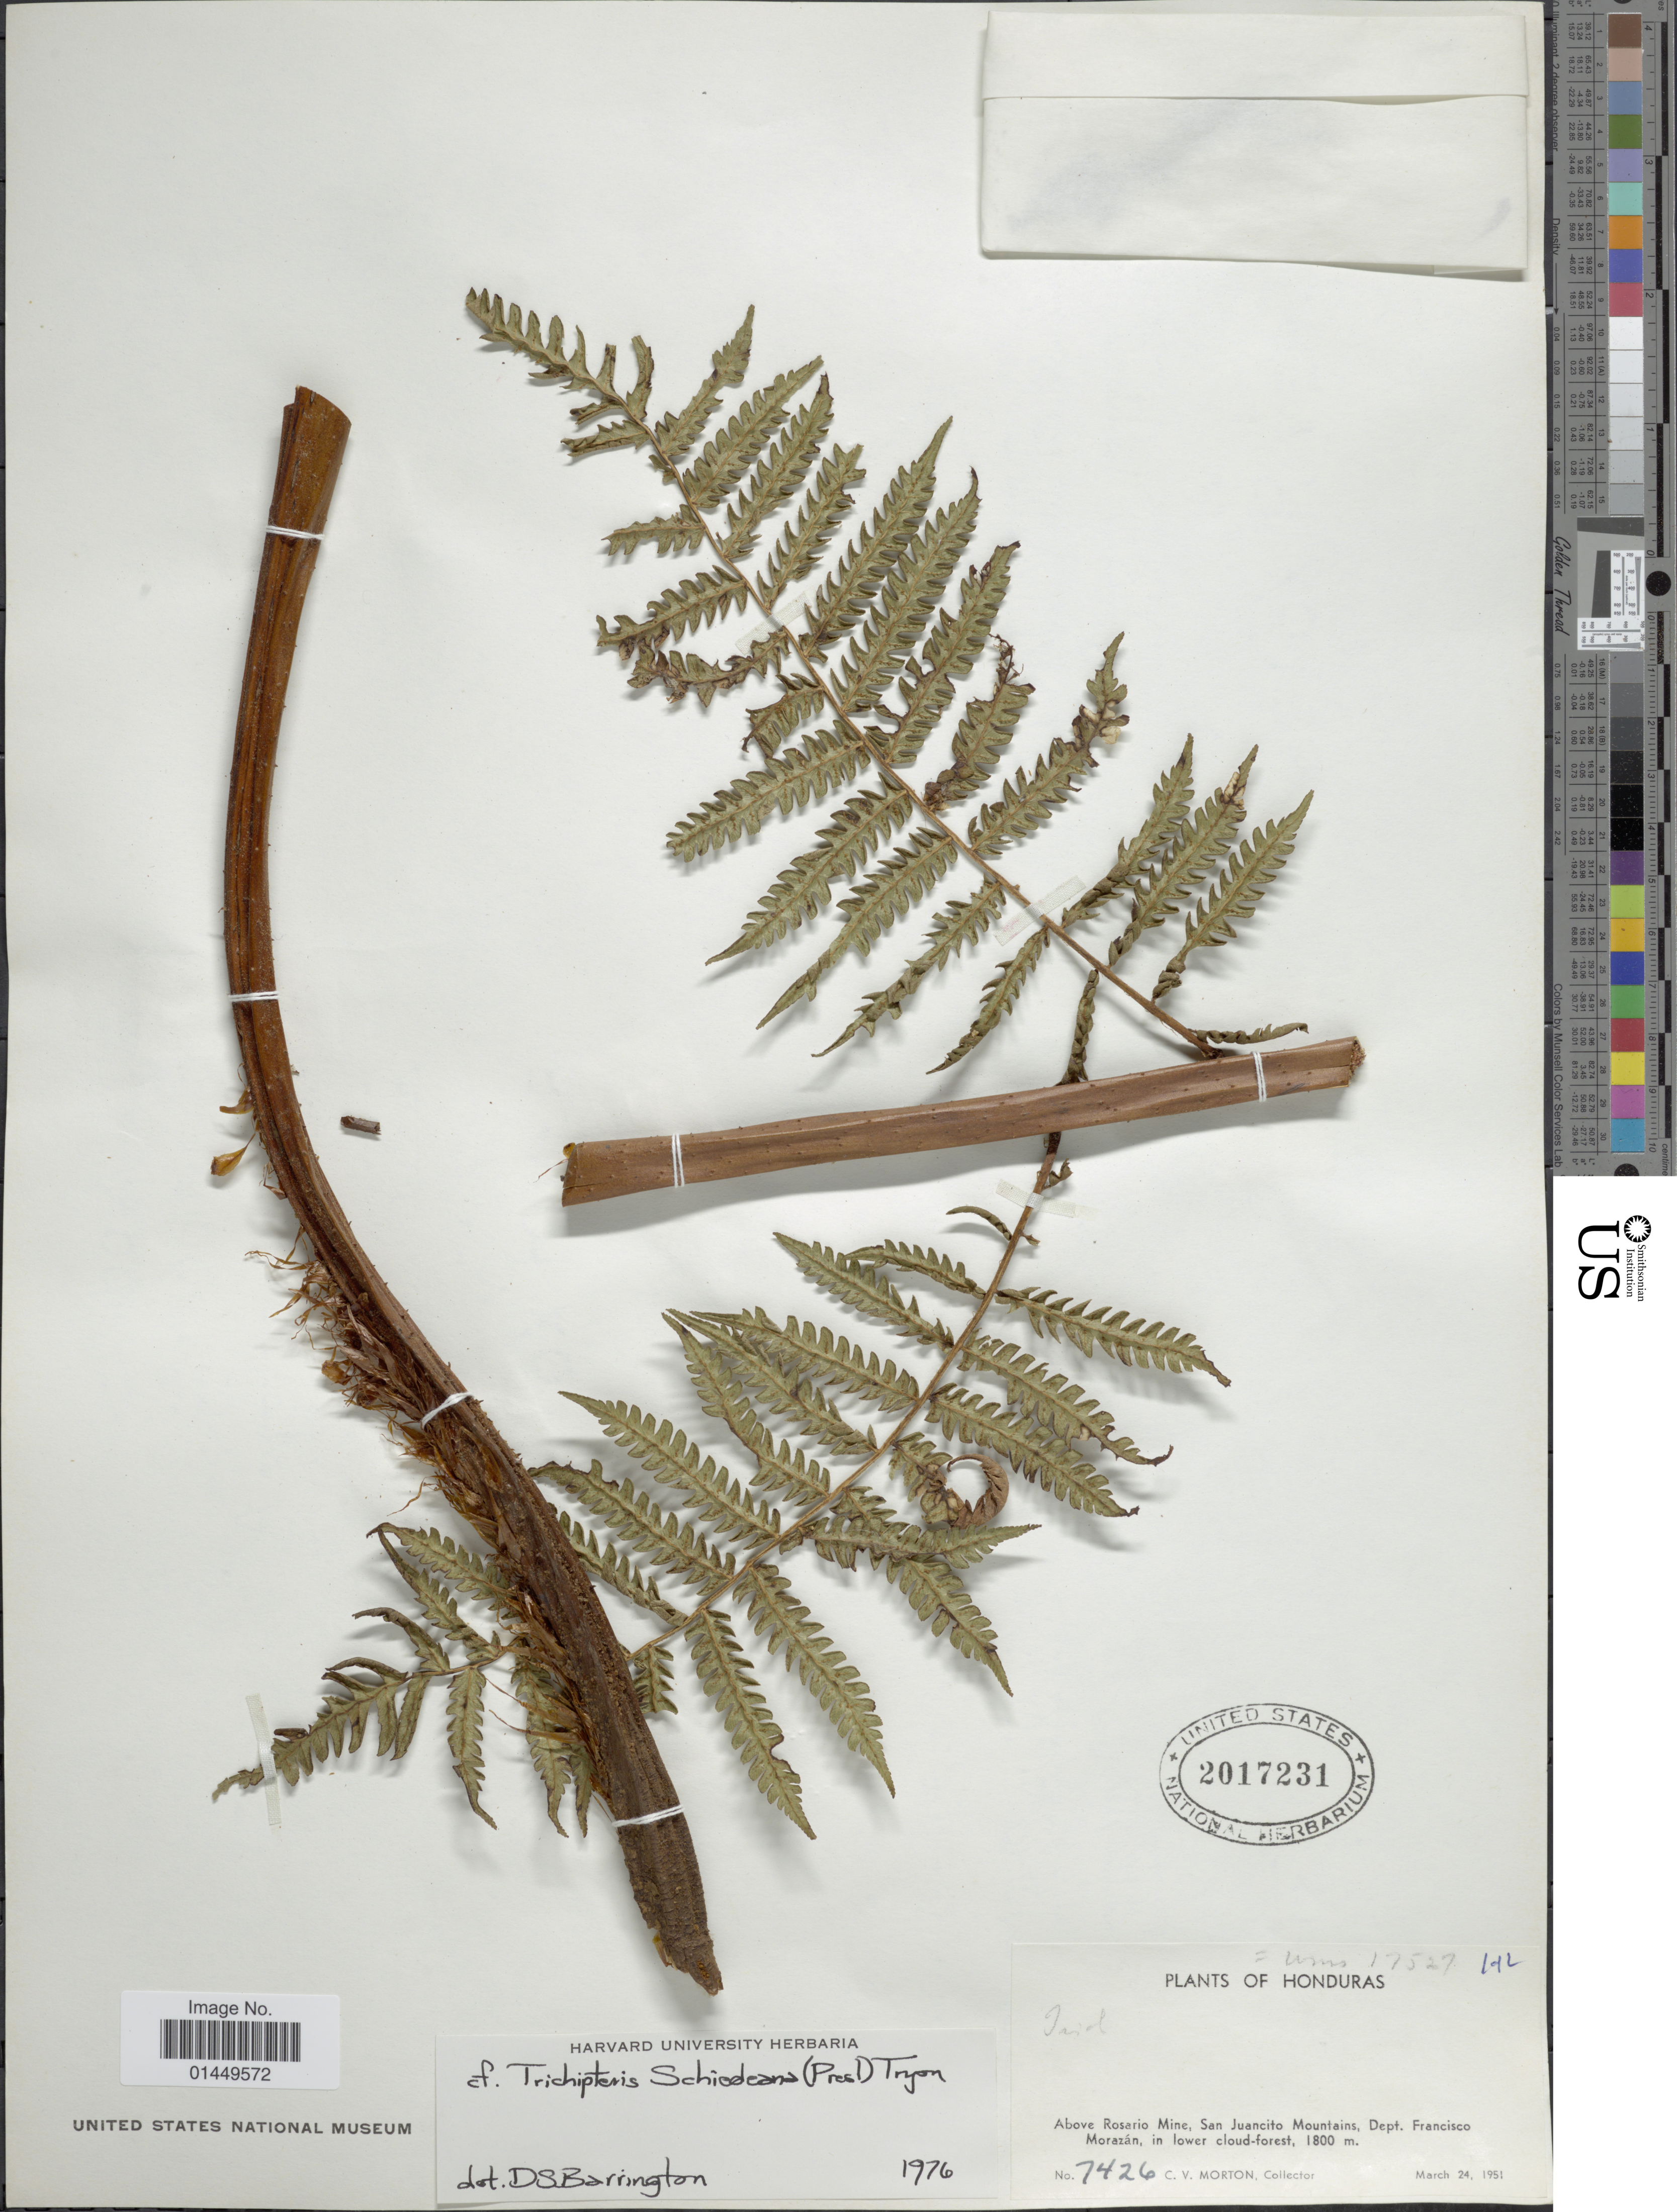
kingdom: Plantae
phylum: Tracheophyta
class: Polypodiopsida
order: Cyatheales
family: Cyatheaceae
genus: Cyathea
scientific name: Cyathea schiedeana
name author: (C. Presl) Domin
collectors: C. V. Morton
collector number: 7426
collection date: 1951-03-24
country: Honduras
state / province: Fco. Morazán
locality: Above Rosario MIne, San Juancito Mountains, Dept. Francisco Morazan, in lower cloud-forest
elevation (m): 1800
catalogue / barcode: US 2017231